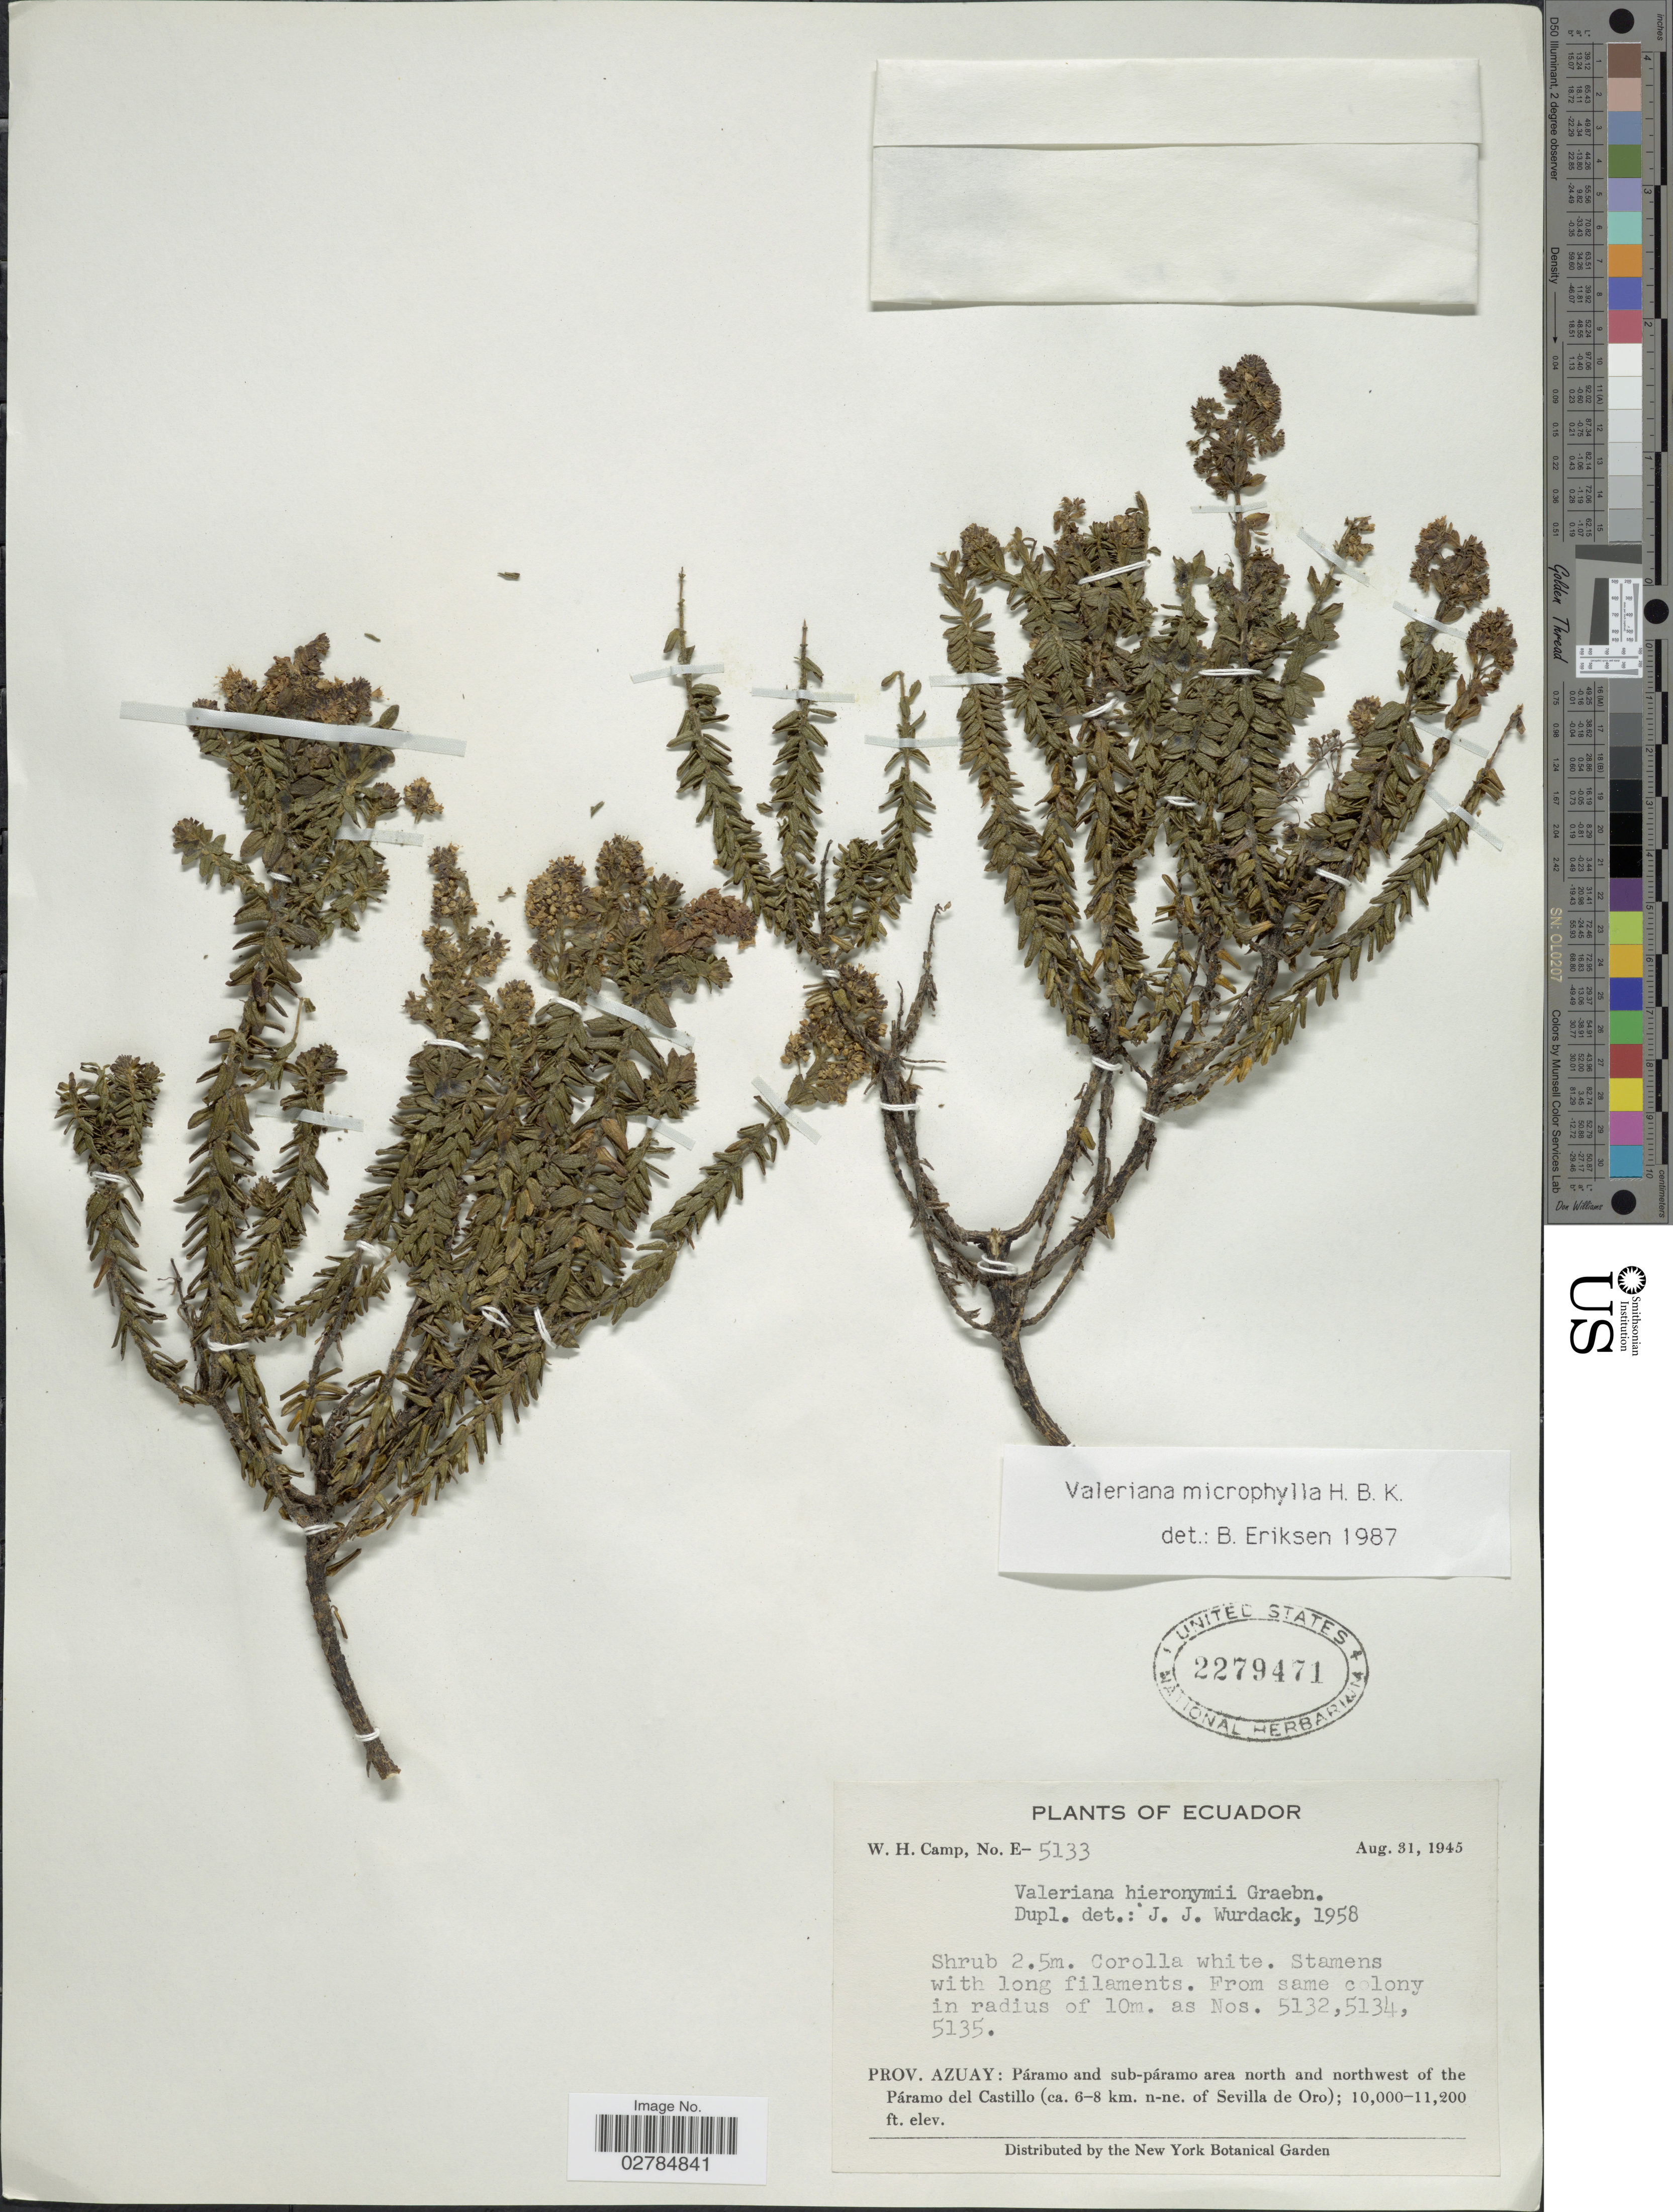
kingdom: Plantae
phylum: Tracheophyta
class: Magnoliopsida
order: Dipsacales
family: Caprifoliaceae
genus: Valeriana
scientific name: Valeriana microphylla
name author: Kunth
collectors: W. H. Camp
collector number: E-5133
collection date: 1945-08-31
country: Ecuador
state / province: Azuay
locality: Páramo and sub-páramo area north and northwest of the Páramo del Castillo (ca. 6-8 km. n-ne. of Sevilla de Oro).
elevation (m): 3048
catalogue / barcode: US 2279471